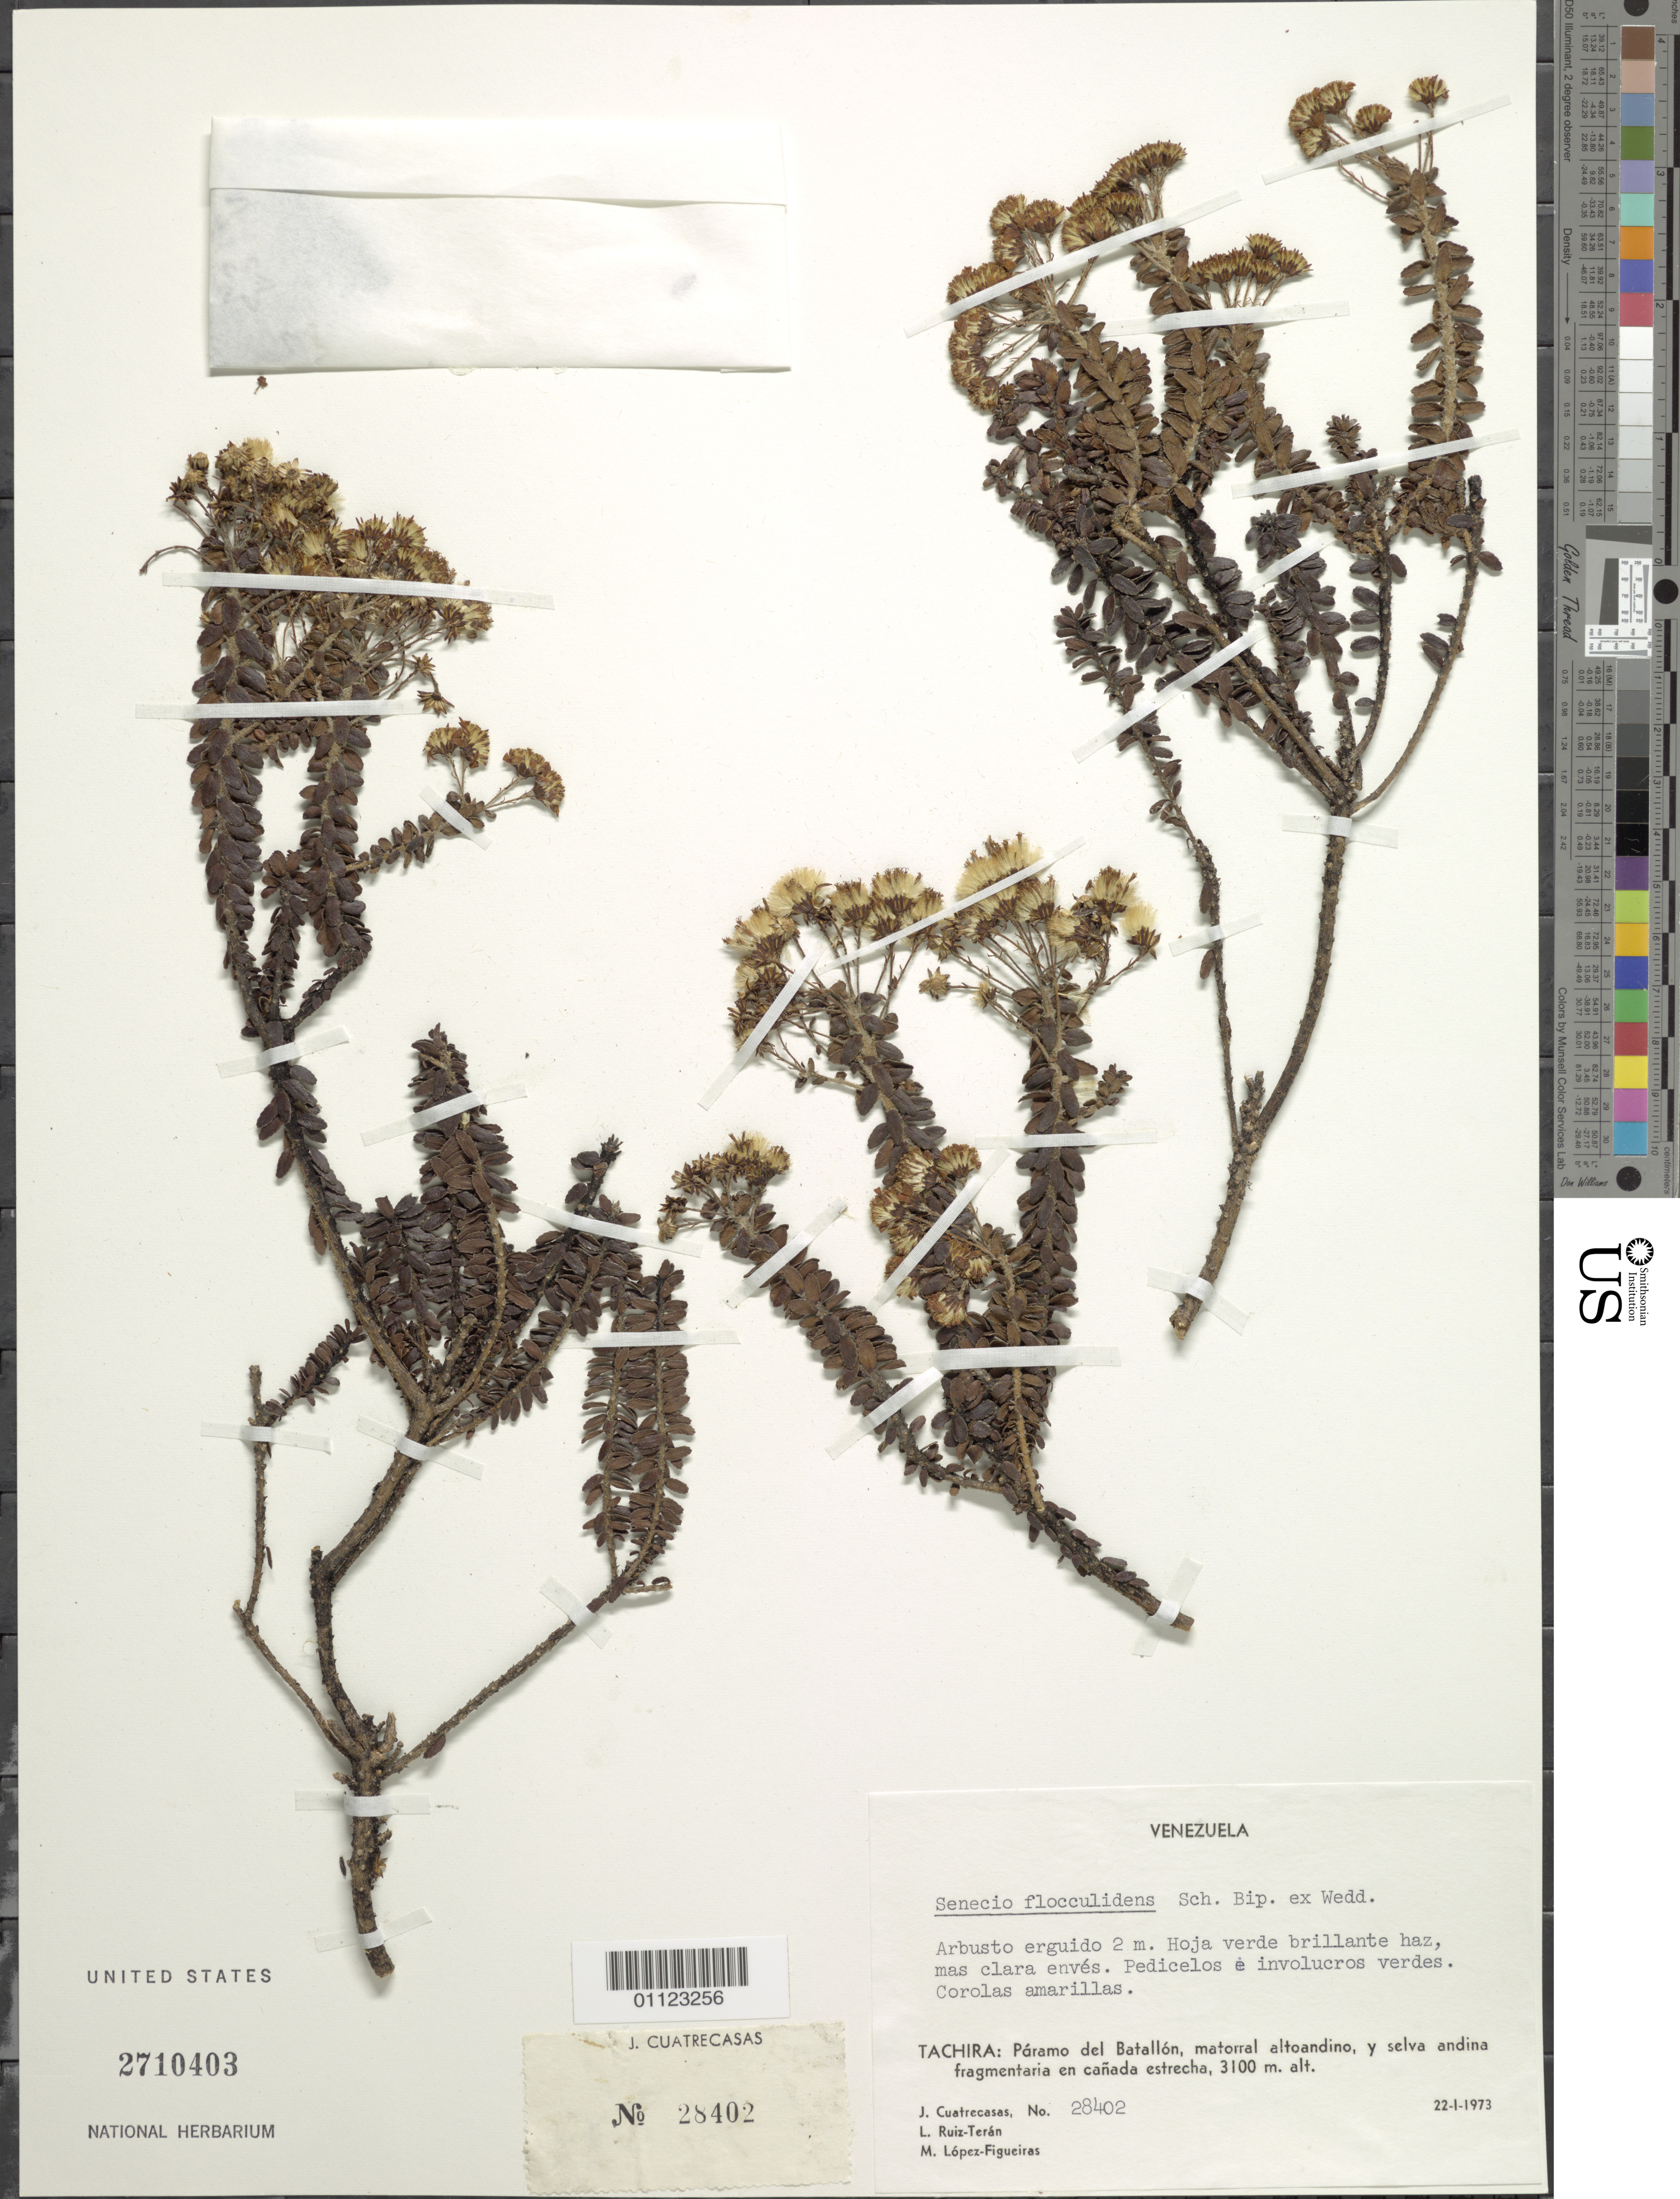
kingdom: Plantae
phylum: Tracheophyta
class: Magnoliopsida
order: Asterales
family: Asteraceae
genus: Pentacalia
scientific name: Pentacalia flocculidens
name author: (Sch. Bip. ex Wedd.) Cuatrec.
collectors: J. Cuatrecasas, L. E. Ruíz-Terán & M. López Figueiras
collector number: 28402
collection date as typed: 22 Jan 1973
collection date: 1973-01-22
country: Venezuela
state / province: Tachira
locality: Páramo del Batallon.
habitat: Matorral altoandino y selva andina fragmentaria en cañada estrecha.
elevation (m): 3420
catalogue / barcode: US 2710403